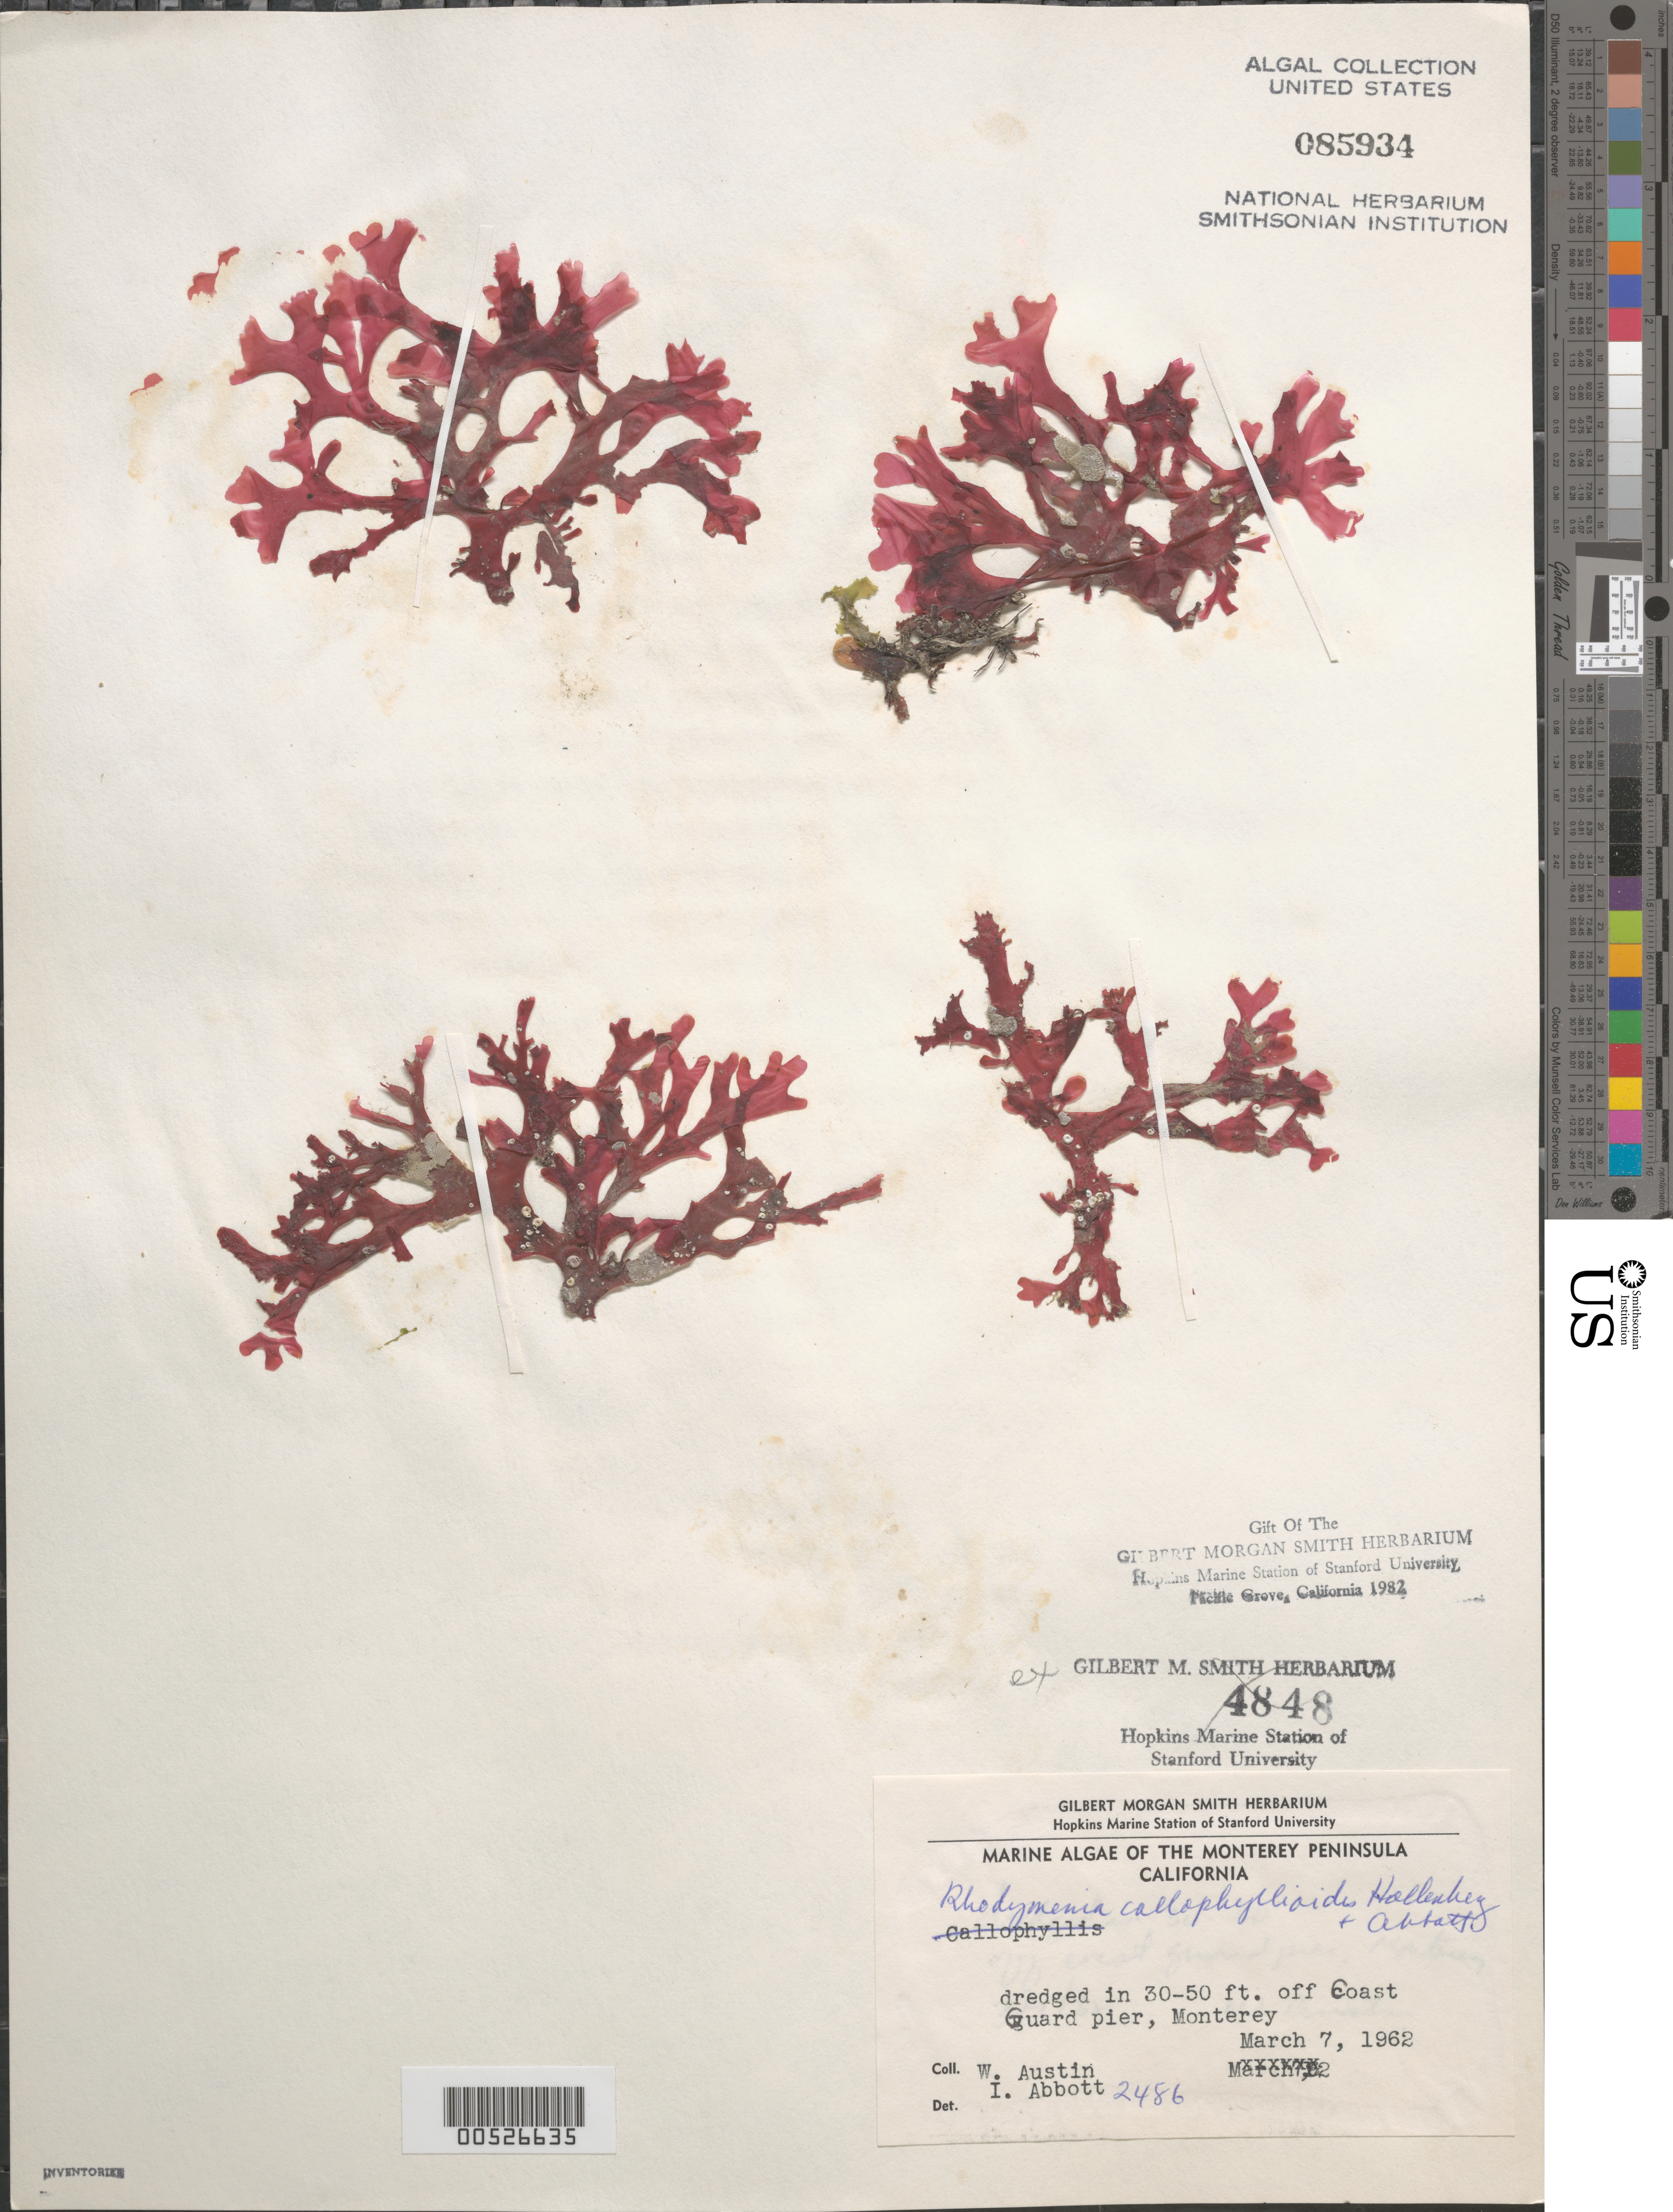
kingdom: Plantae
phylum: Rhodophyta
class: Florideophyceae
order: Rhodymeniales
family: Rhodymeniaceae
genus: Rhodymenia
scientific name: Rhodymenia callophyllidoides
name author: Hollenb. & I.A. Abbott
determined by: Abbott, Isabella A.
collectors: W. Austin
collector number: IAA 2486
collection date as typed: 07 Mar 1962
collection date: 1962-03-07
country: United States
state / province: California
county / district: Monterey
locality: Monterey, off Coast Guard pier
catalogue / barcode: US 85934